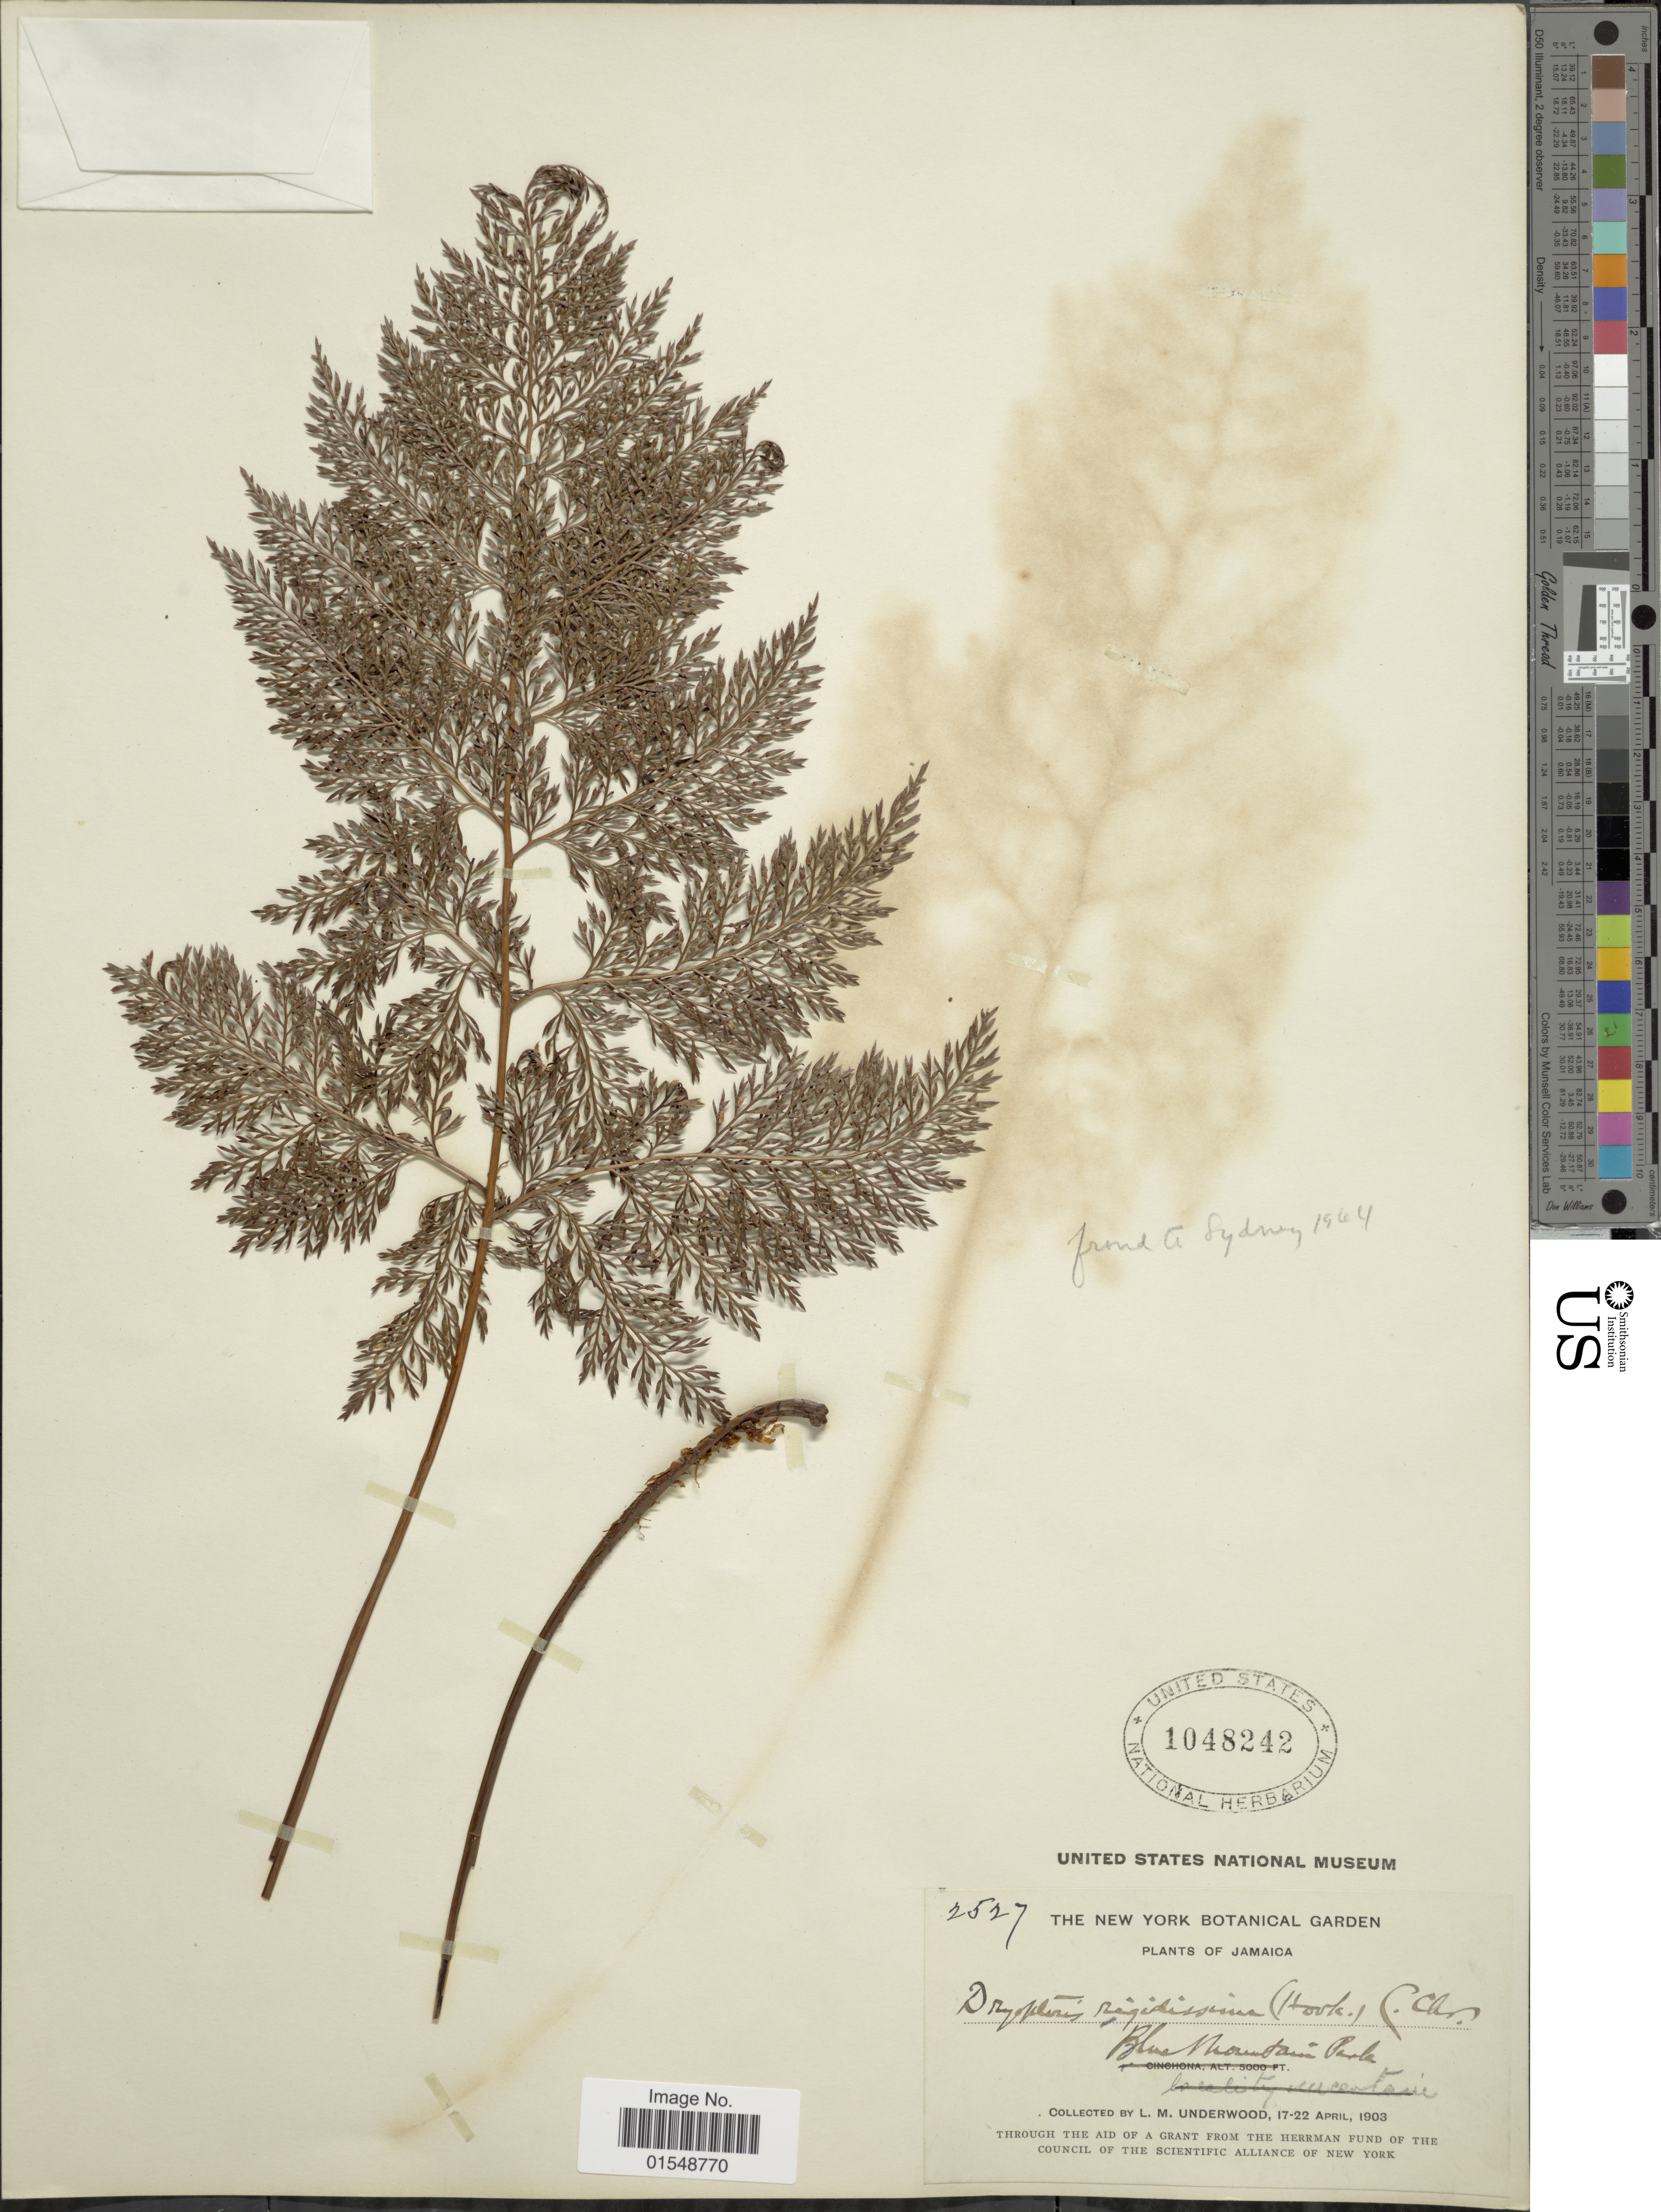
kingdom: Plantae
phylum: Tracheophyta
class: Polypodiopsida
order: Polypodiales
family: Dryopteridaceae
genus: Arachniodes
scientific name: Arachniodes rigidissima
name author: (Hook.) Proctor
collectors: L. M. Underwood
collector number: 2527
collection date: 1903-04-17/1903-04-22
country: Jamaica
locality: Blue Mountain Peak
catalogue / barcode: US 1048242